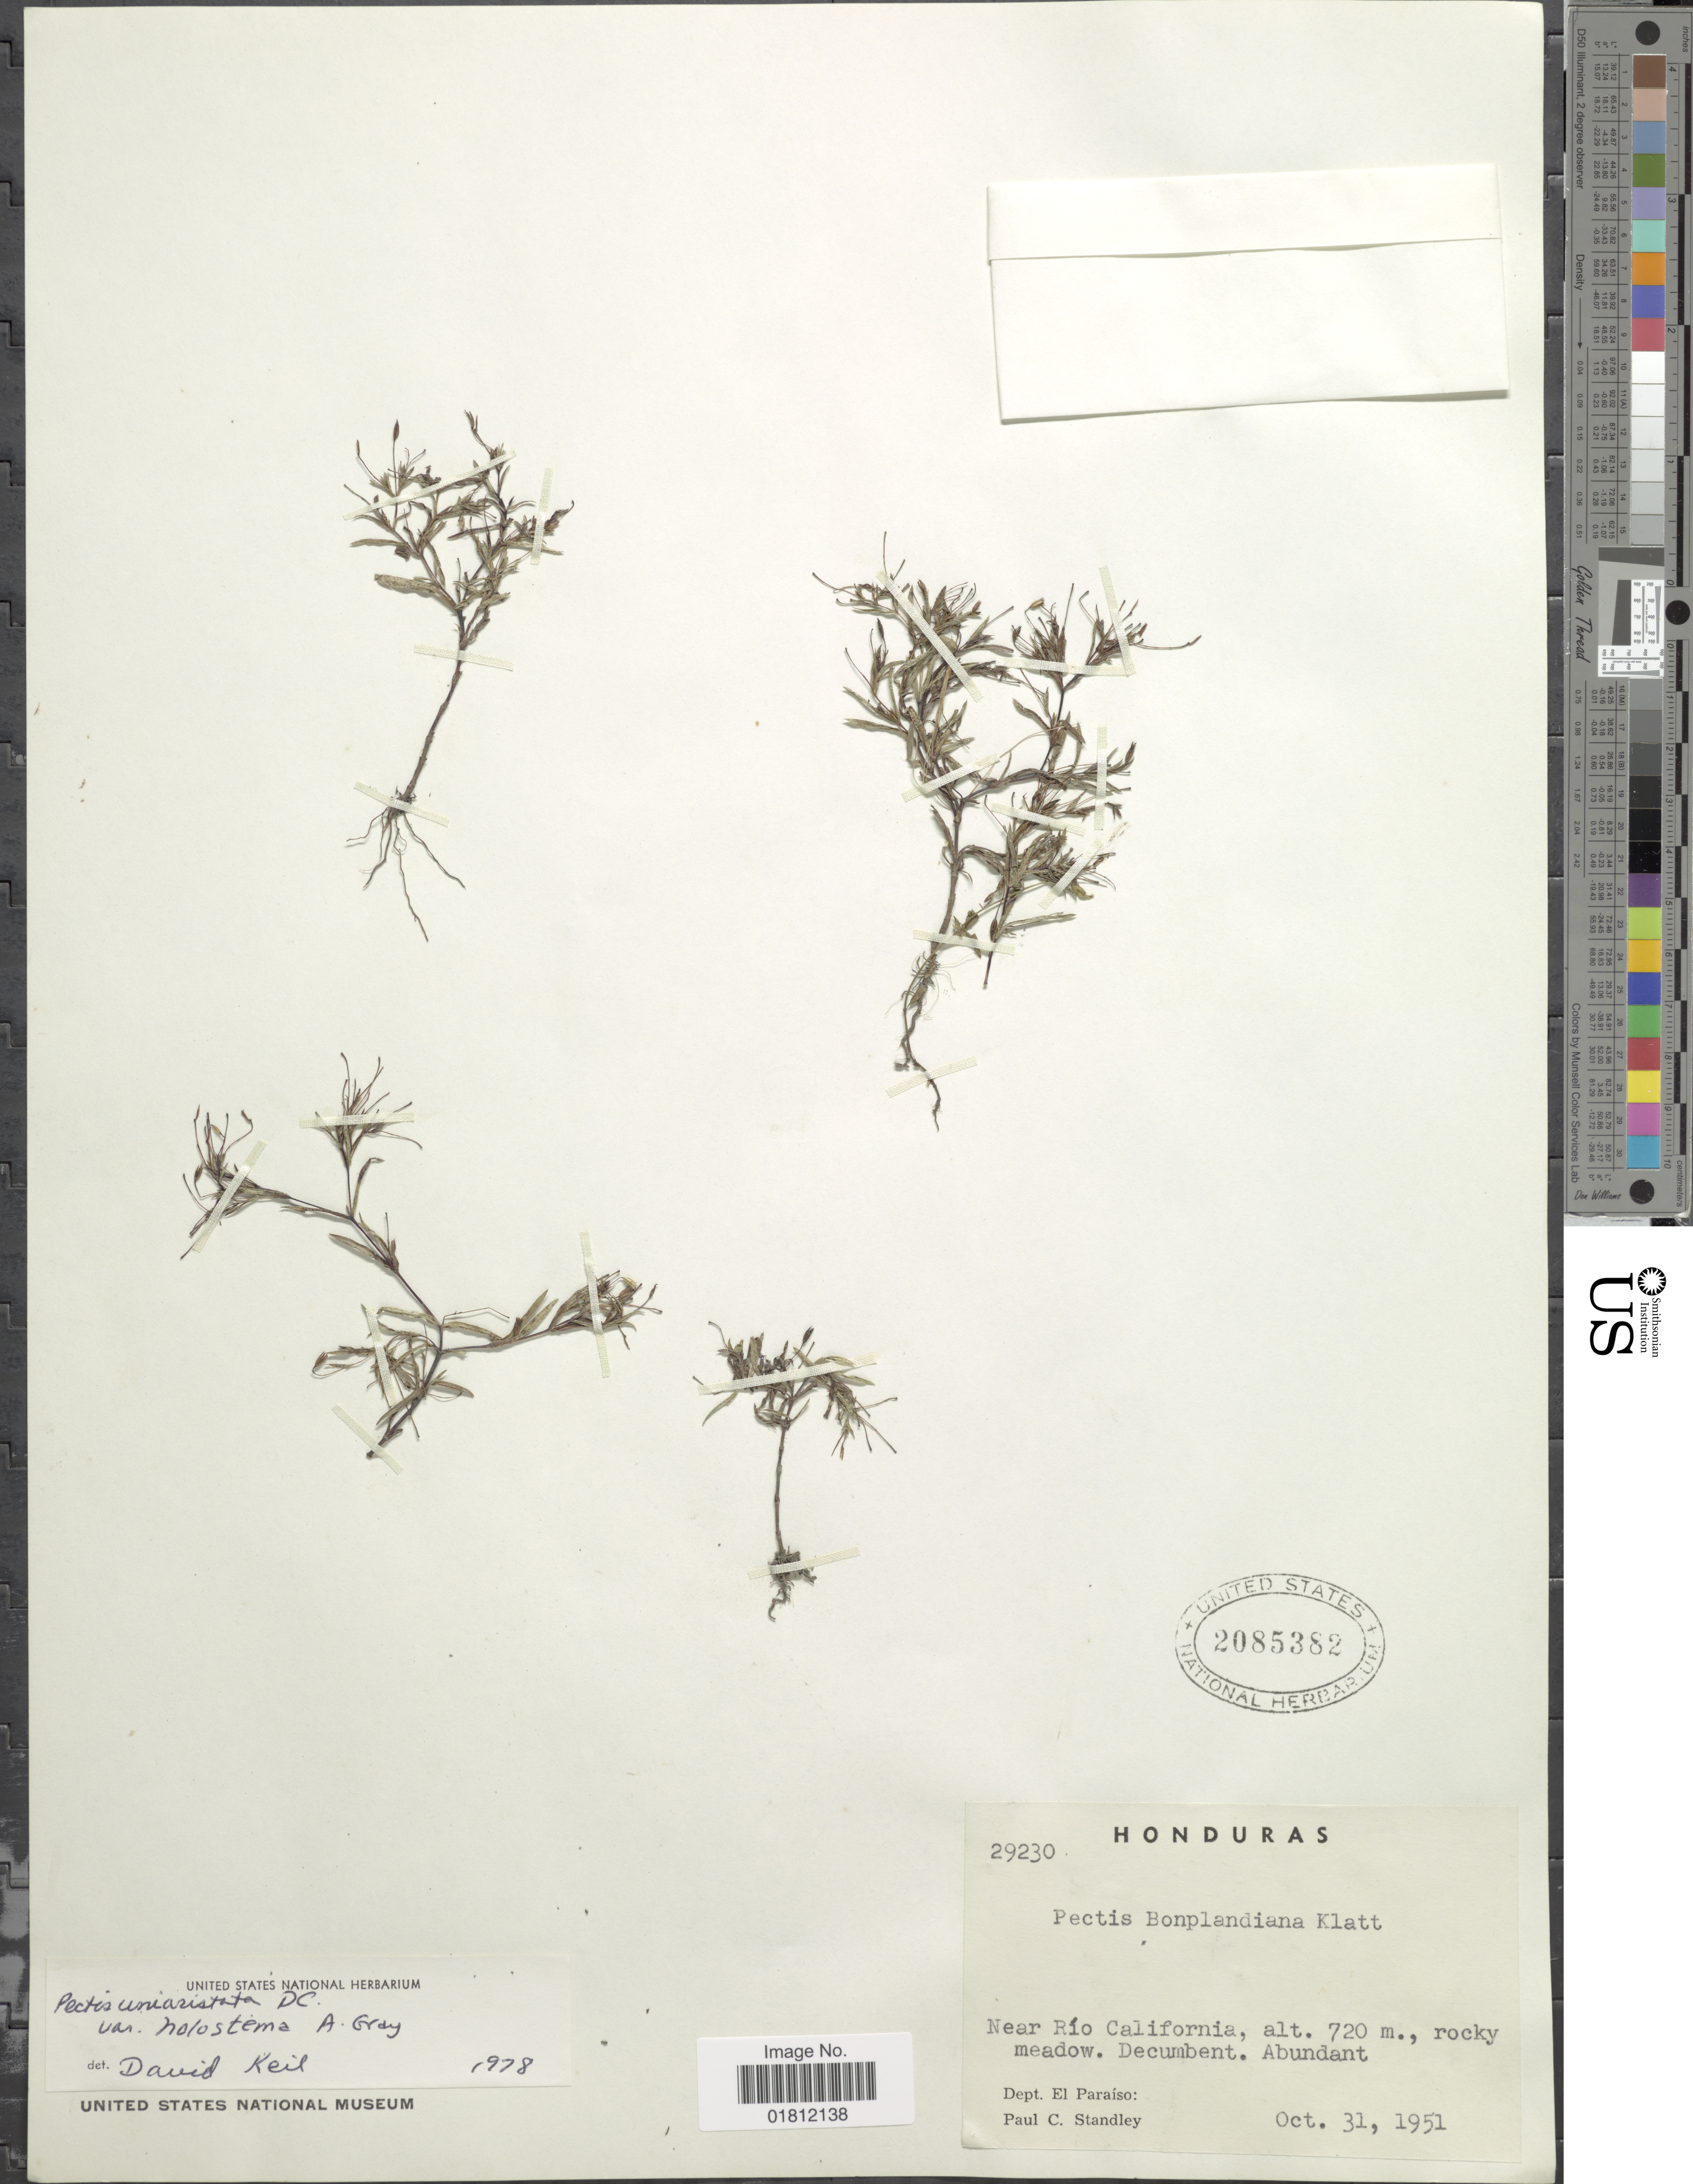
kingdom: Plantae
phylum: Tracheophyta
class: Magnoliopsida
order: Asterales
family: Asteraceae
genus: Pectis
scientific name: Pectis uniaristata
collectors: P. C. Standley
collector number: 29230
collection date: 1951-10-31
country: Honduras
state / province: El Paraíso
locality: Near Rio California. Dept. El Paraiso.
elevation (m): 720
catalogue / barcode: US 2085382